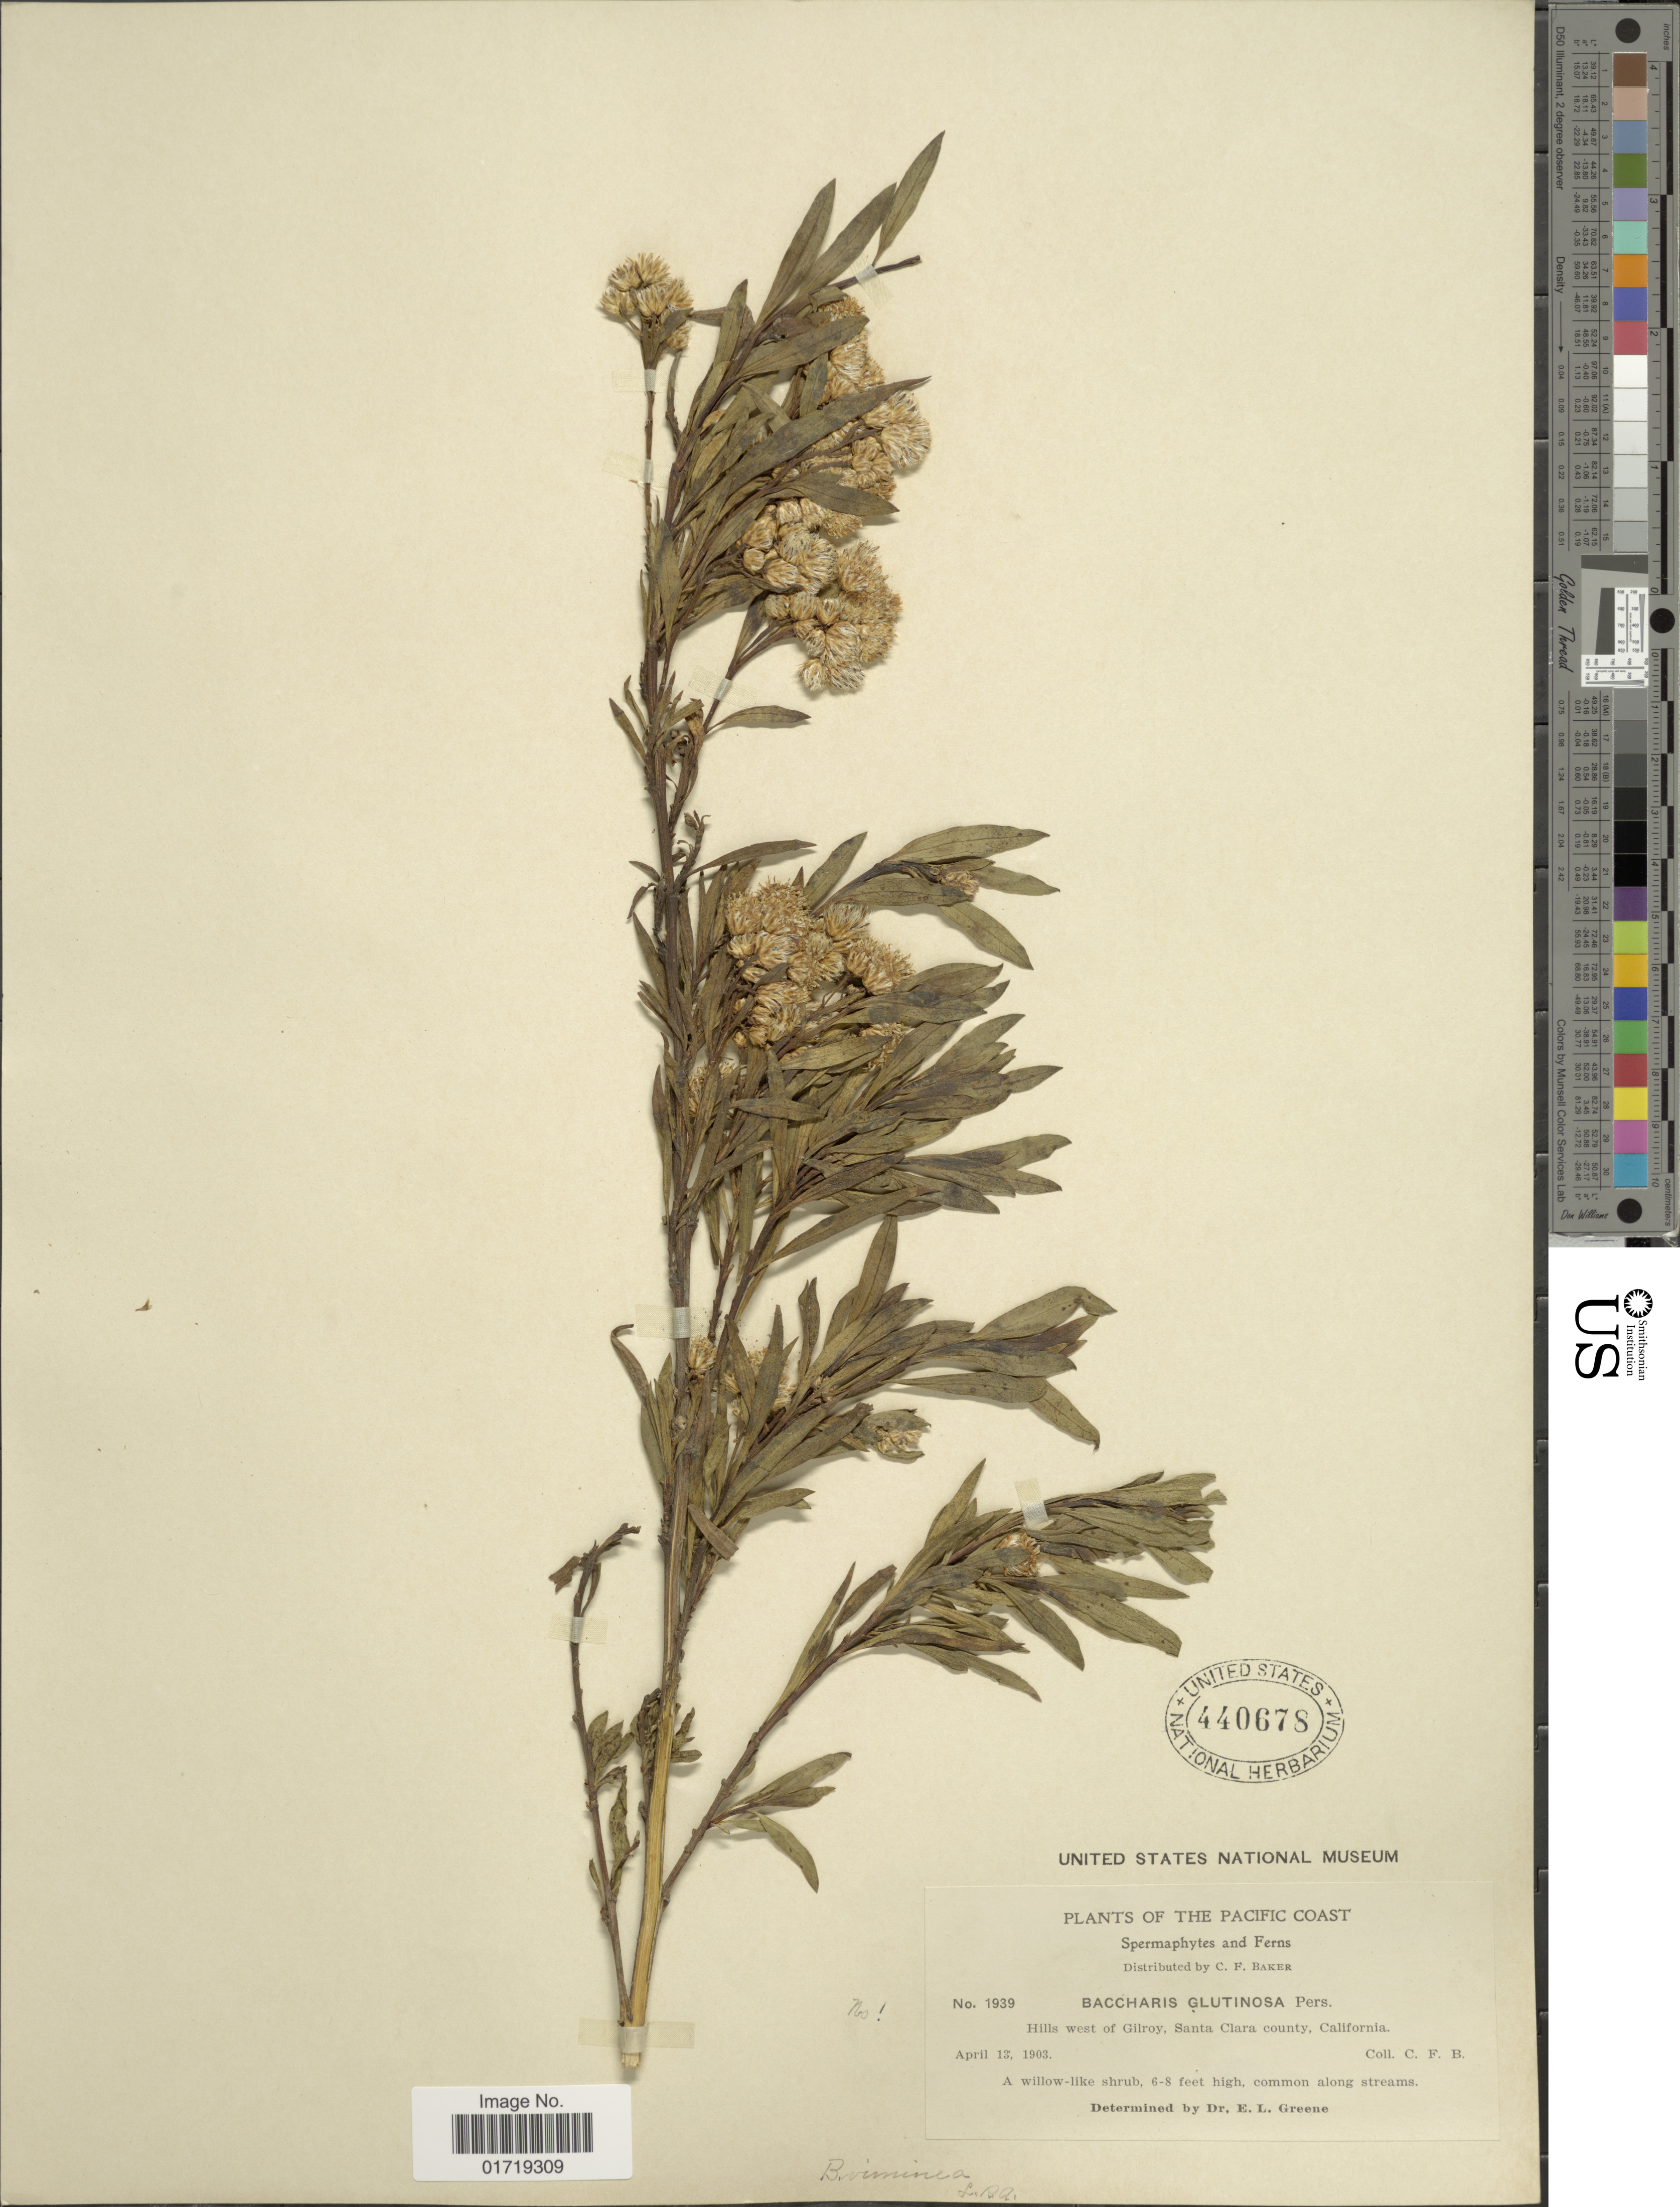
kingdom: Plantae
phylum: Tracheophyta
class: Magnoliopsida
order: Asterales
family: Asteraceae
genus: Baccharis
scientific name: Baccharis viminea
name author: DC.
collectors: C. F. Baker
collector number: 1939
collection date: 1903-04-13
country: United States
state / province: California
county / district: Santa Clara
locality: The Pacific Coast, Hills west of Gilroy, Santa Clara County, California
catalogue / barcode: US 440678